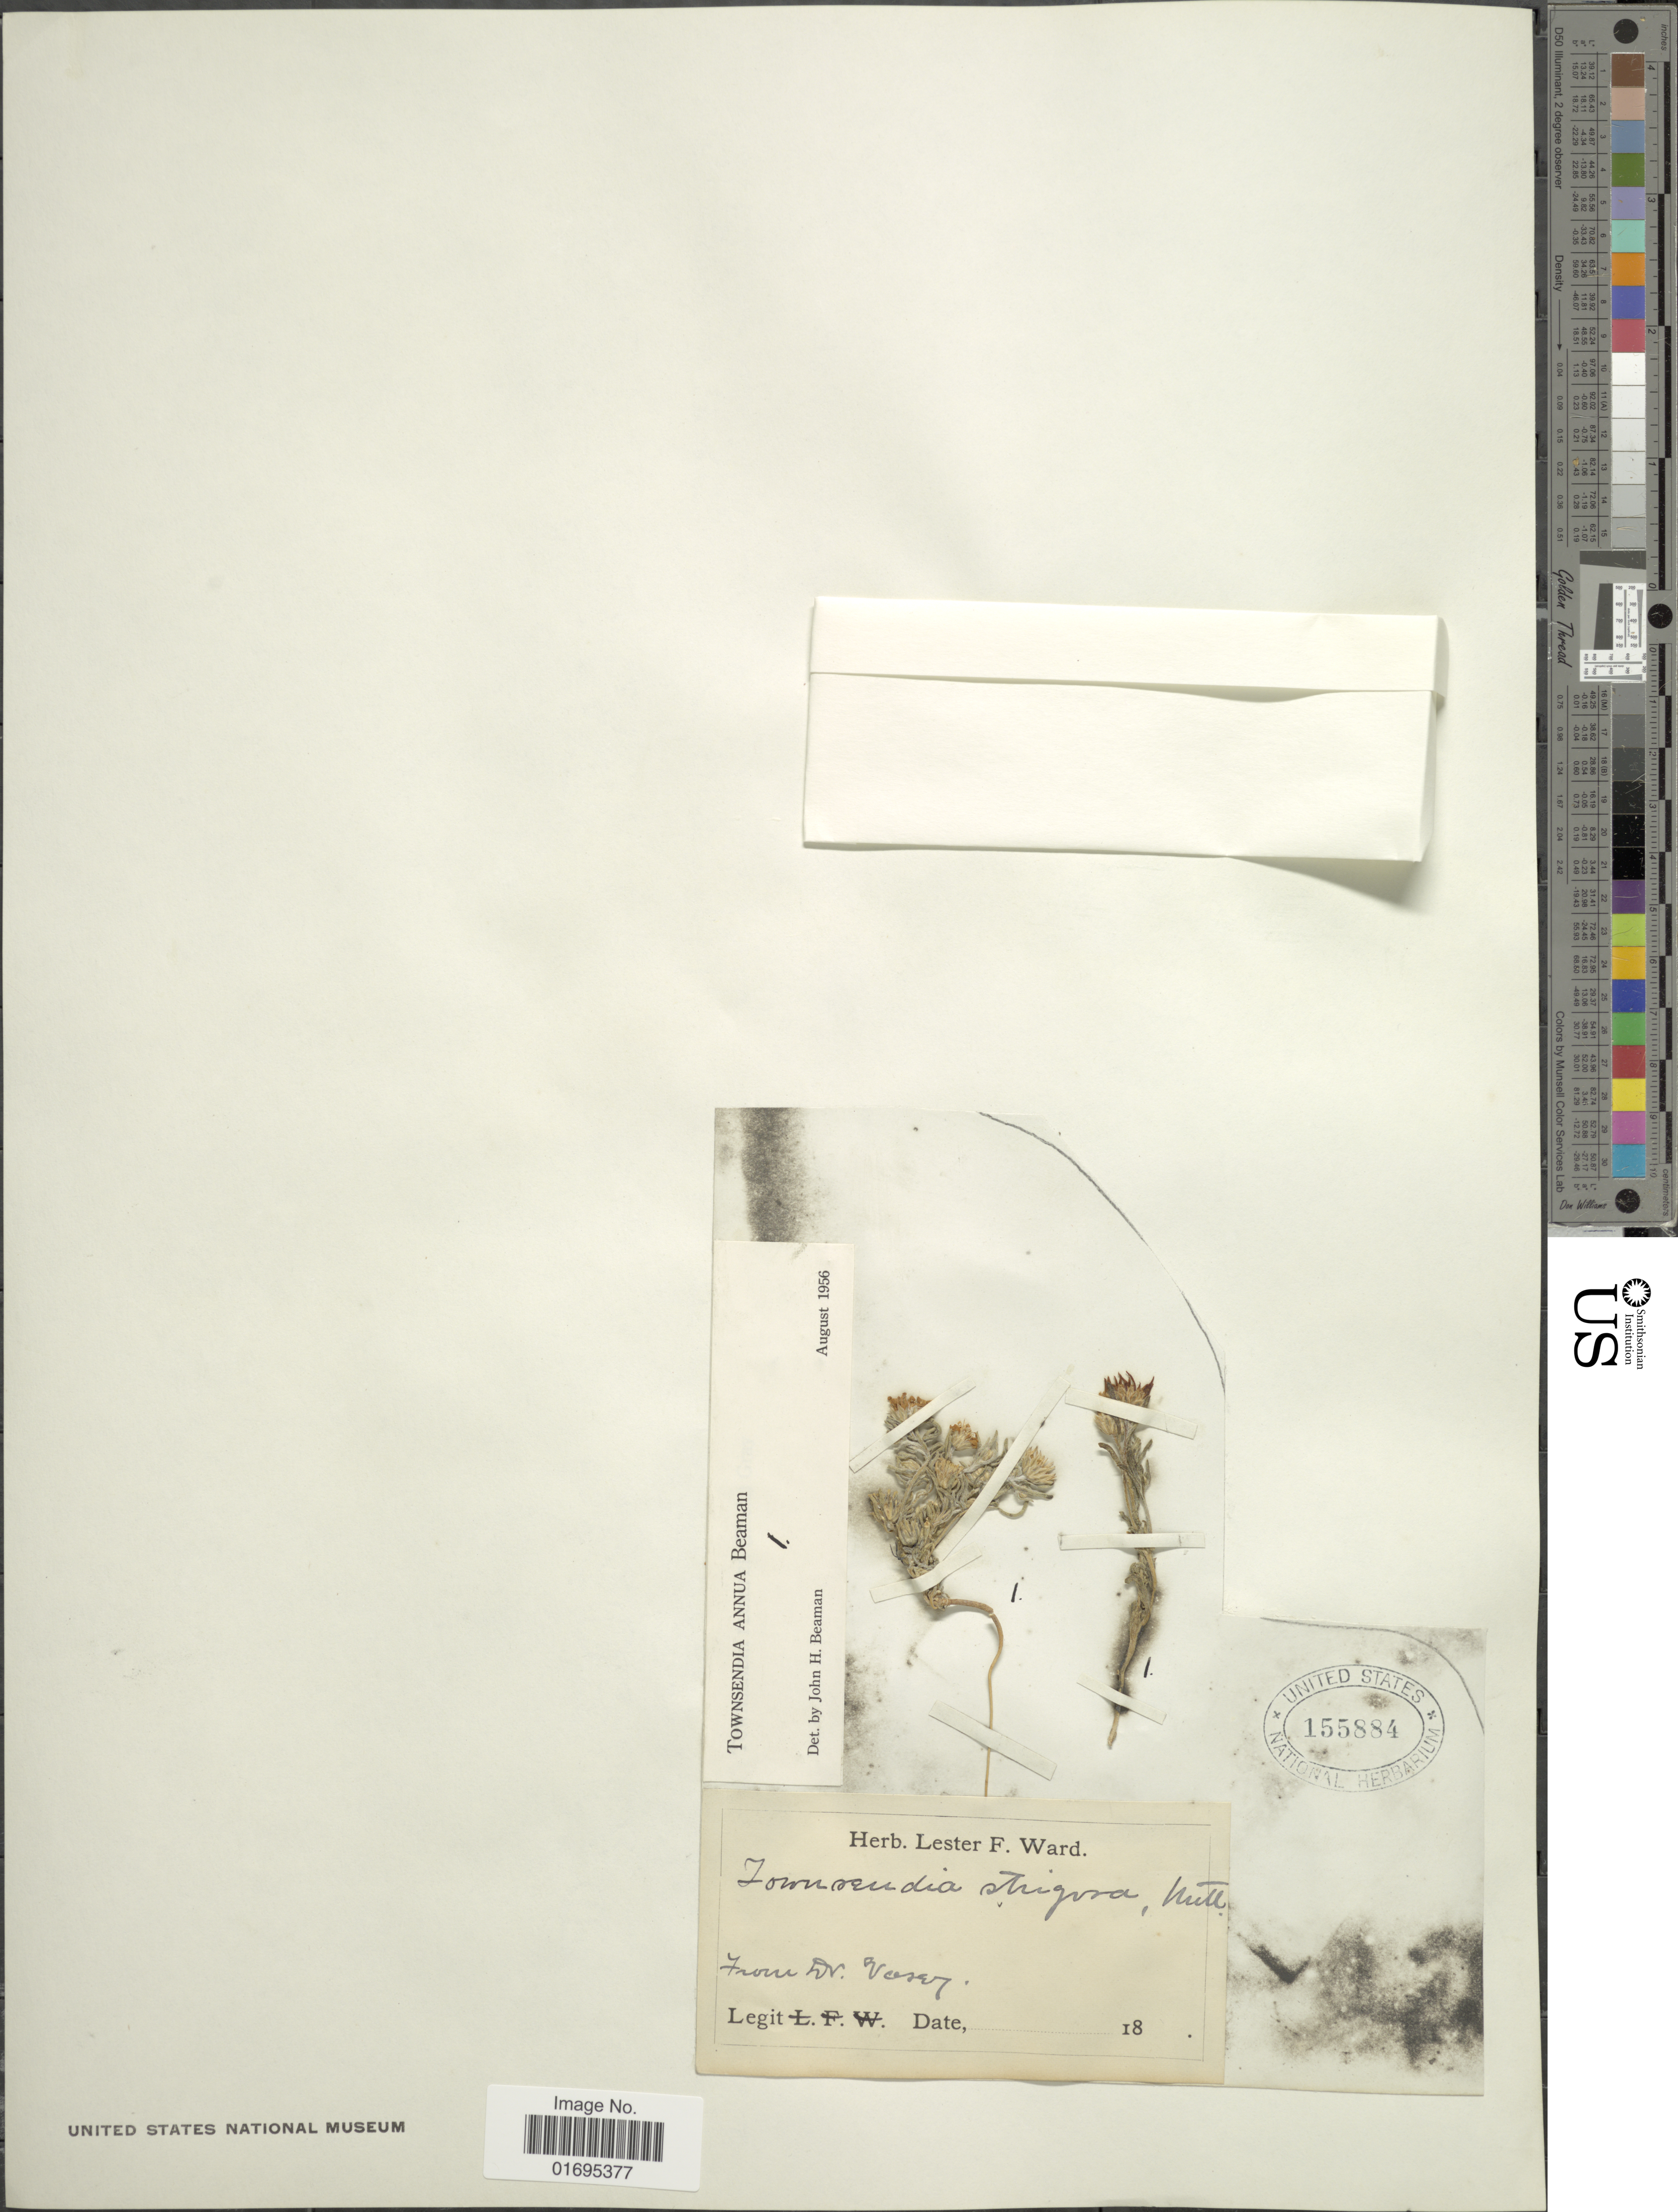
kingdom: Plantae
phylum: Tracheophyta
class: Magnoliopsida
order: Asterales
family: Asteraceae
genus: Townsendia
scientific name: Townsendia annua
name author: Beaman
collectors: Vasey, --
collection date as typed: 18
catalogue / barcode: US 155884